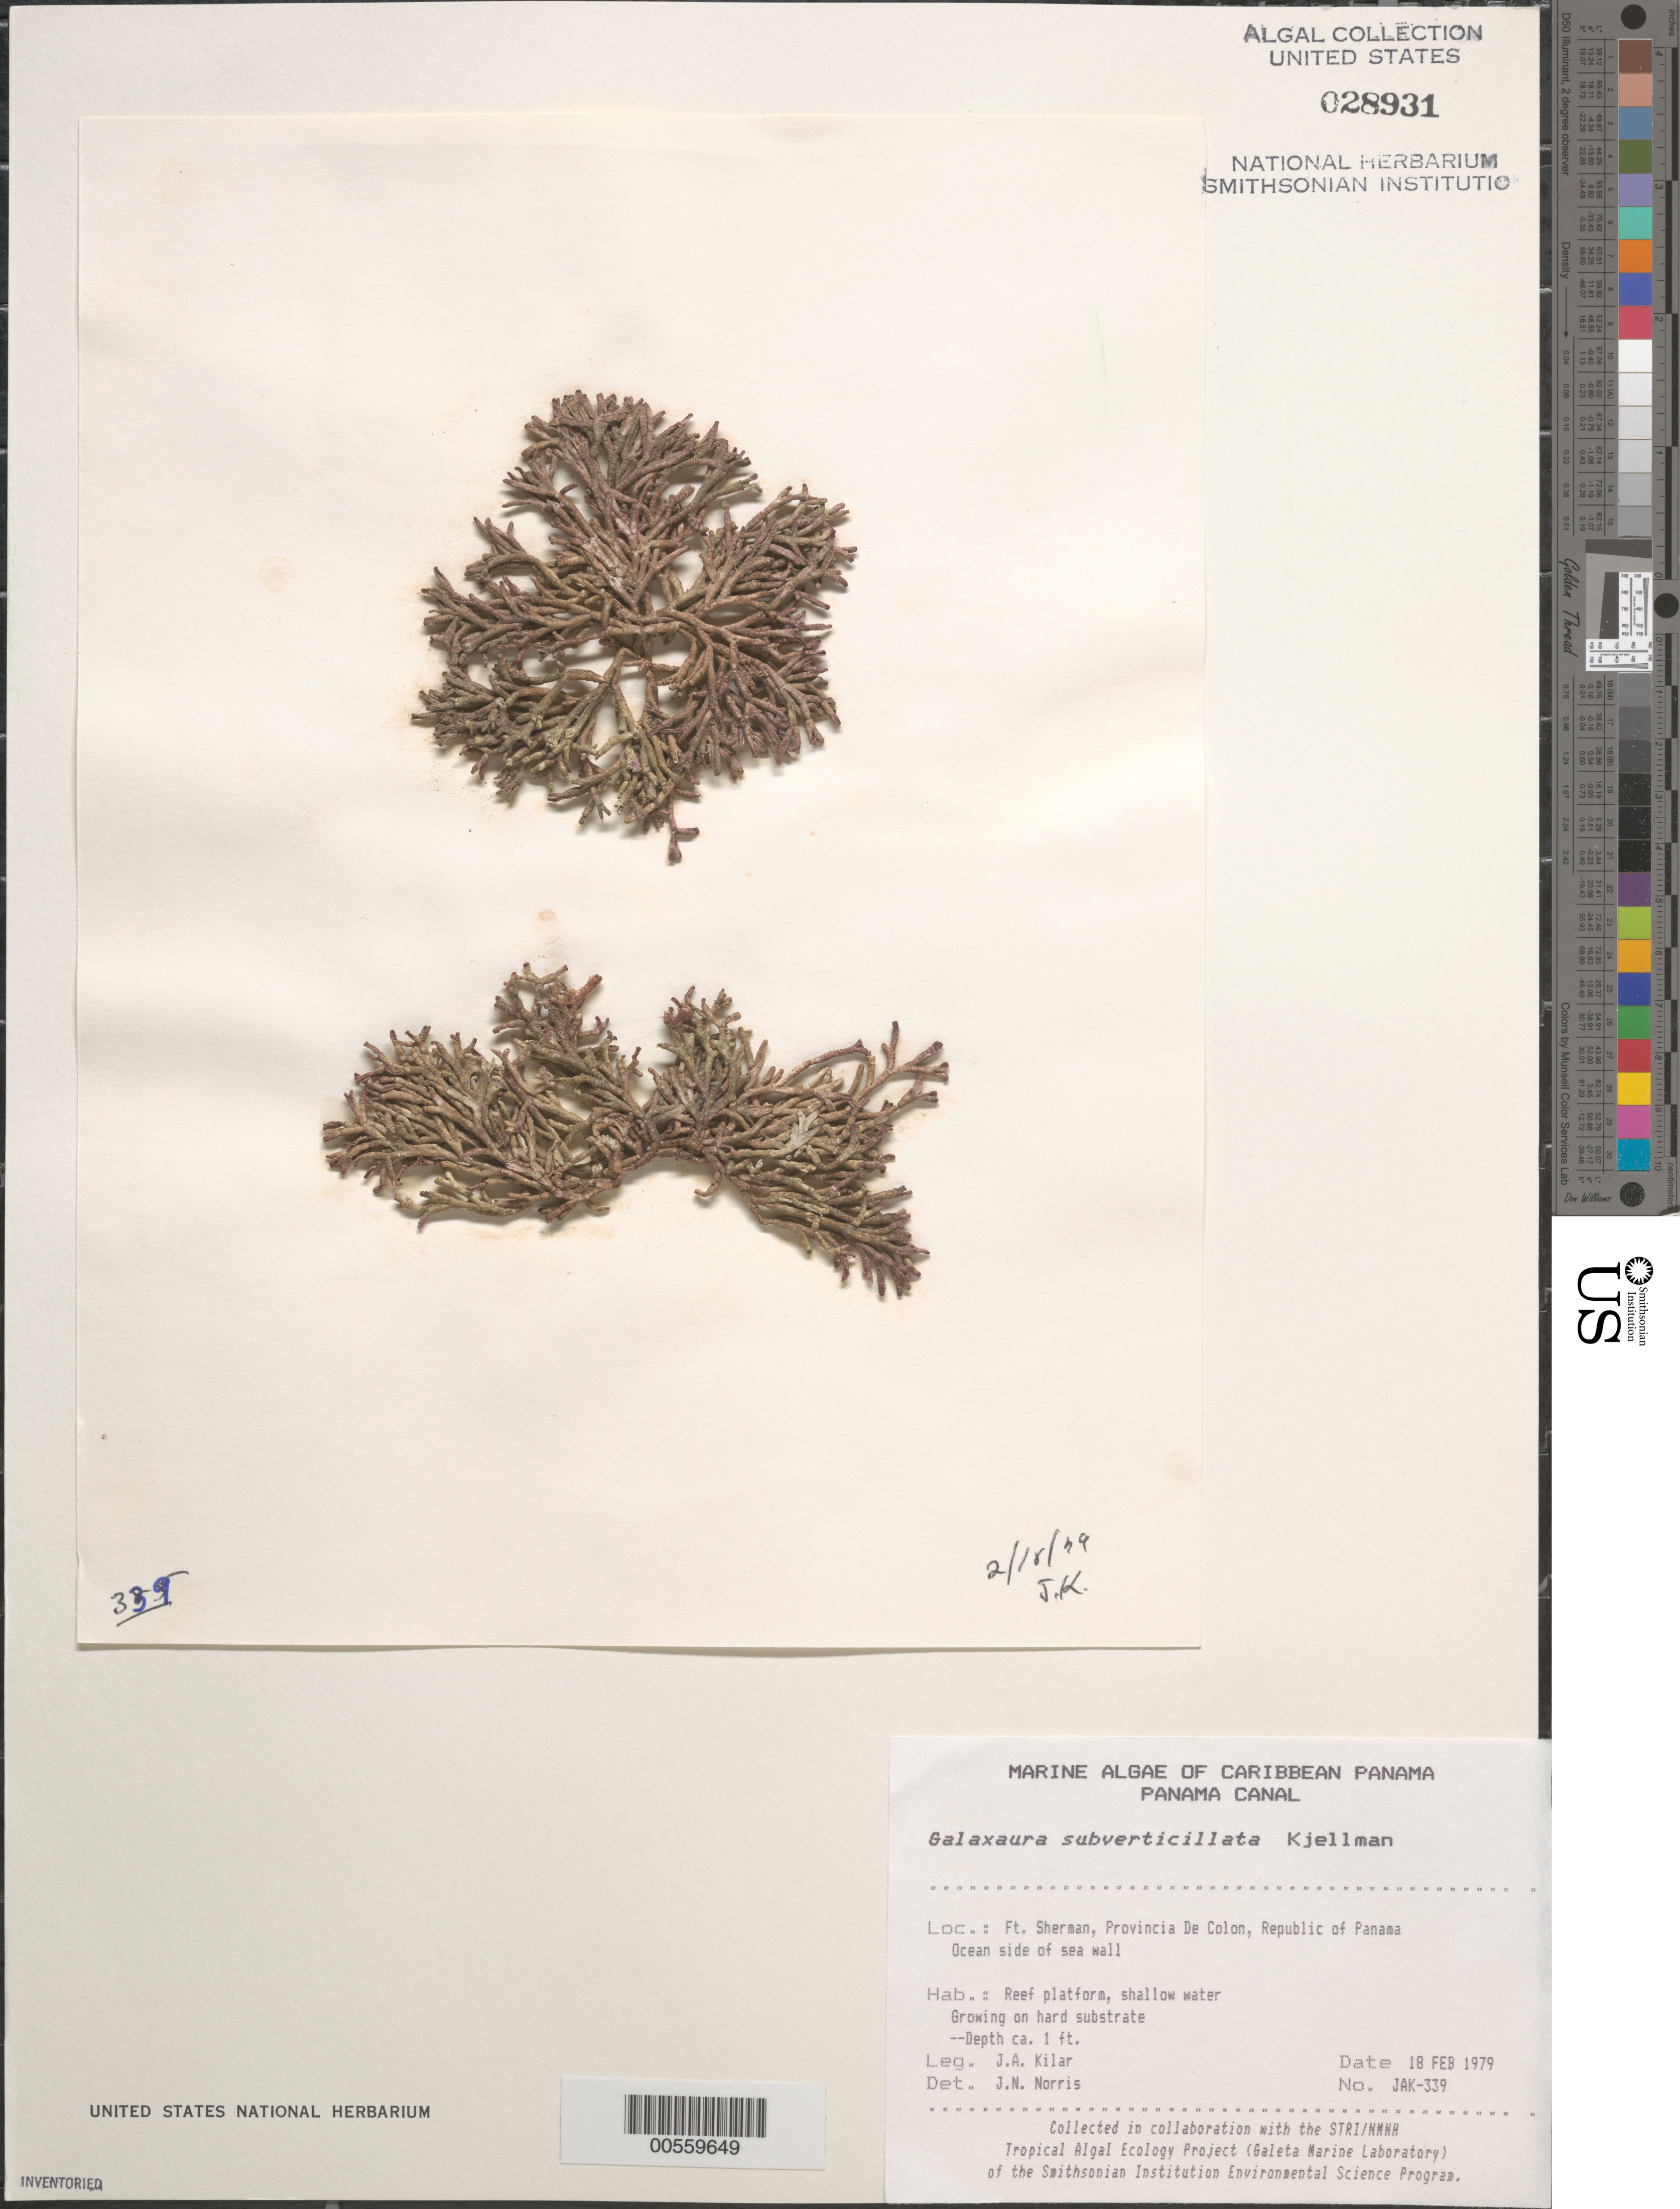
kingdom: Plantae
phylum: Rhodophyta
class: Florideophyceae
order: Nemaliales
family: Galaxauraceae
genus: Galaxaura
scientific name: Galaxaura rugosa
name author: (Ellis & Sol.) J.V.Lamouroux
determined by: Algae name updating Project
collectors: J. A. Kilar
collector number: JAK-339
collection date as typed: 18 Feb 1979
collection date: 1979-02-18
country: Panama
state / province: Colón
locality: Fort Sherman, Panama Canal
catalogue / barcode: US 28931